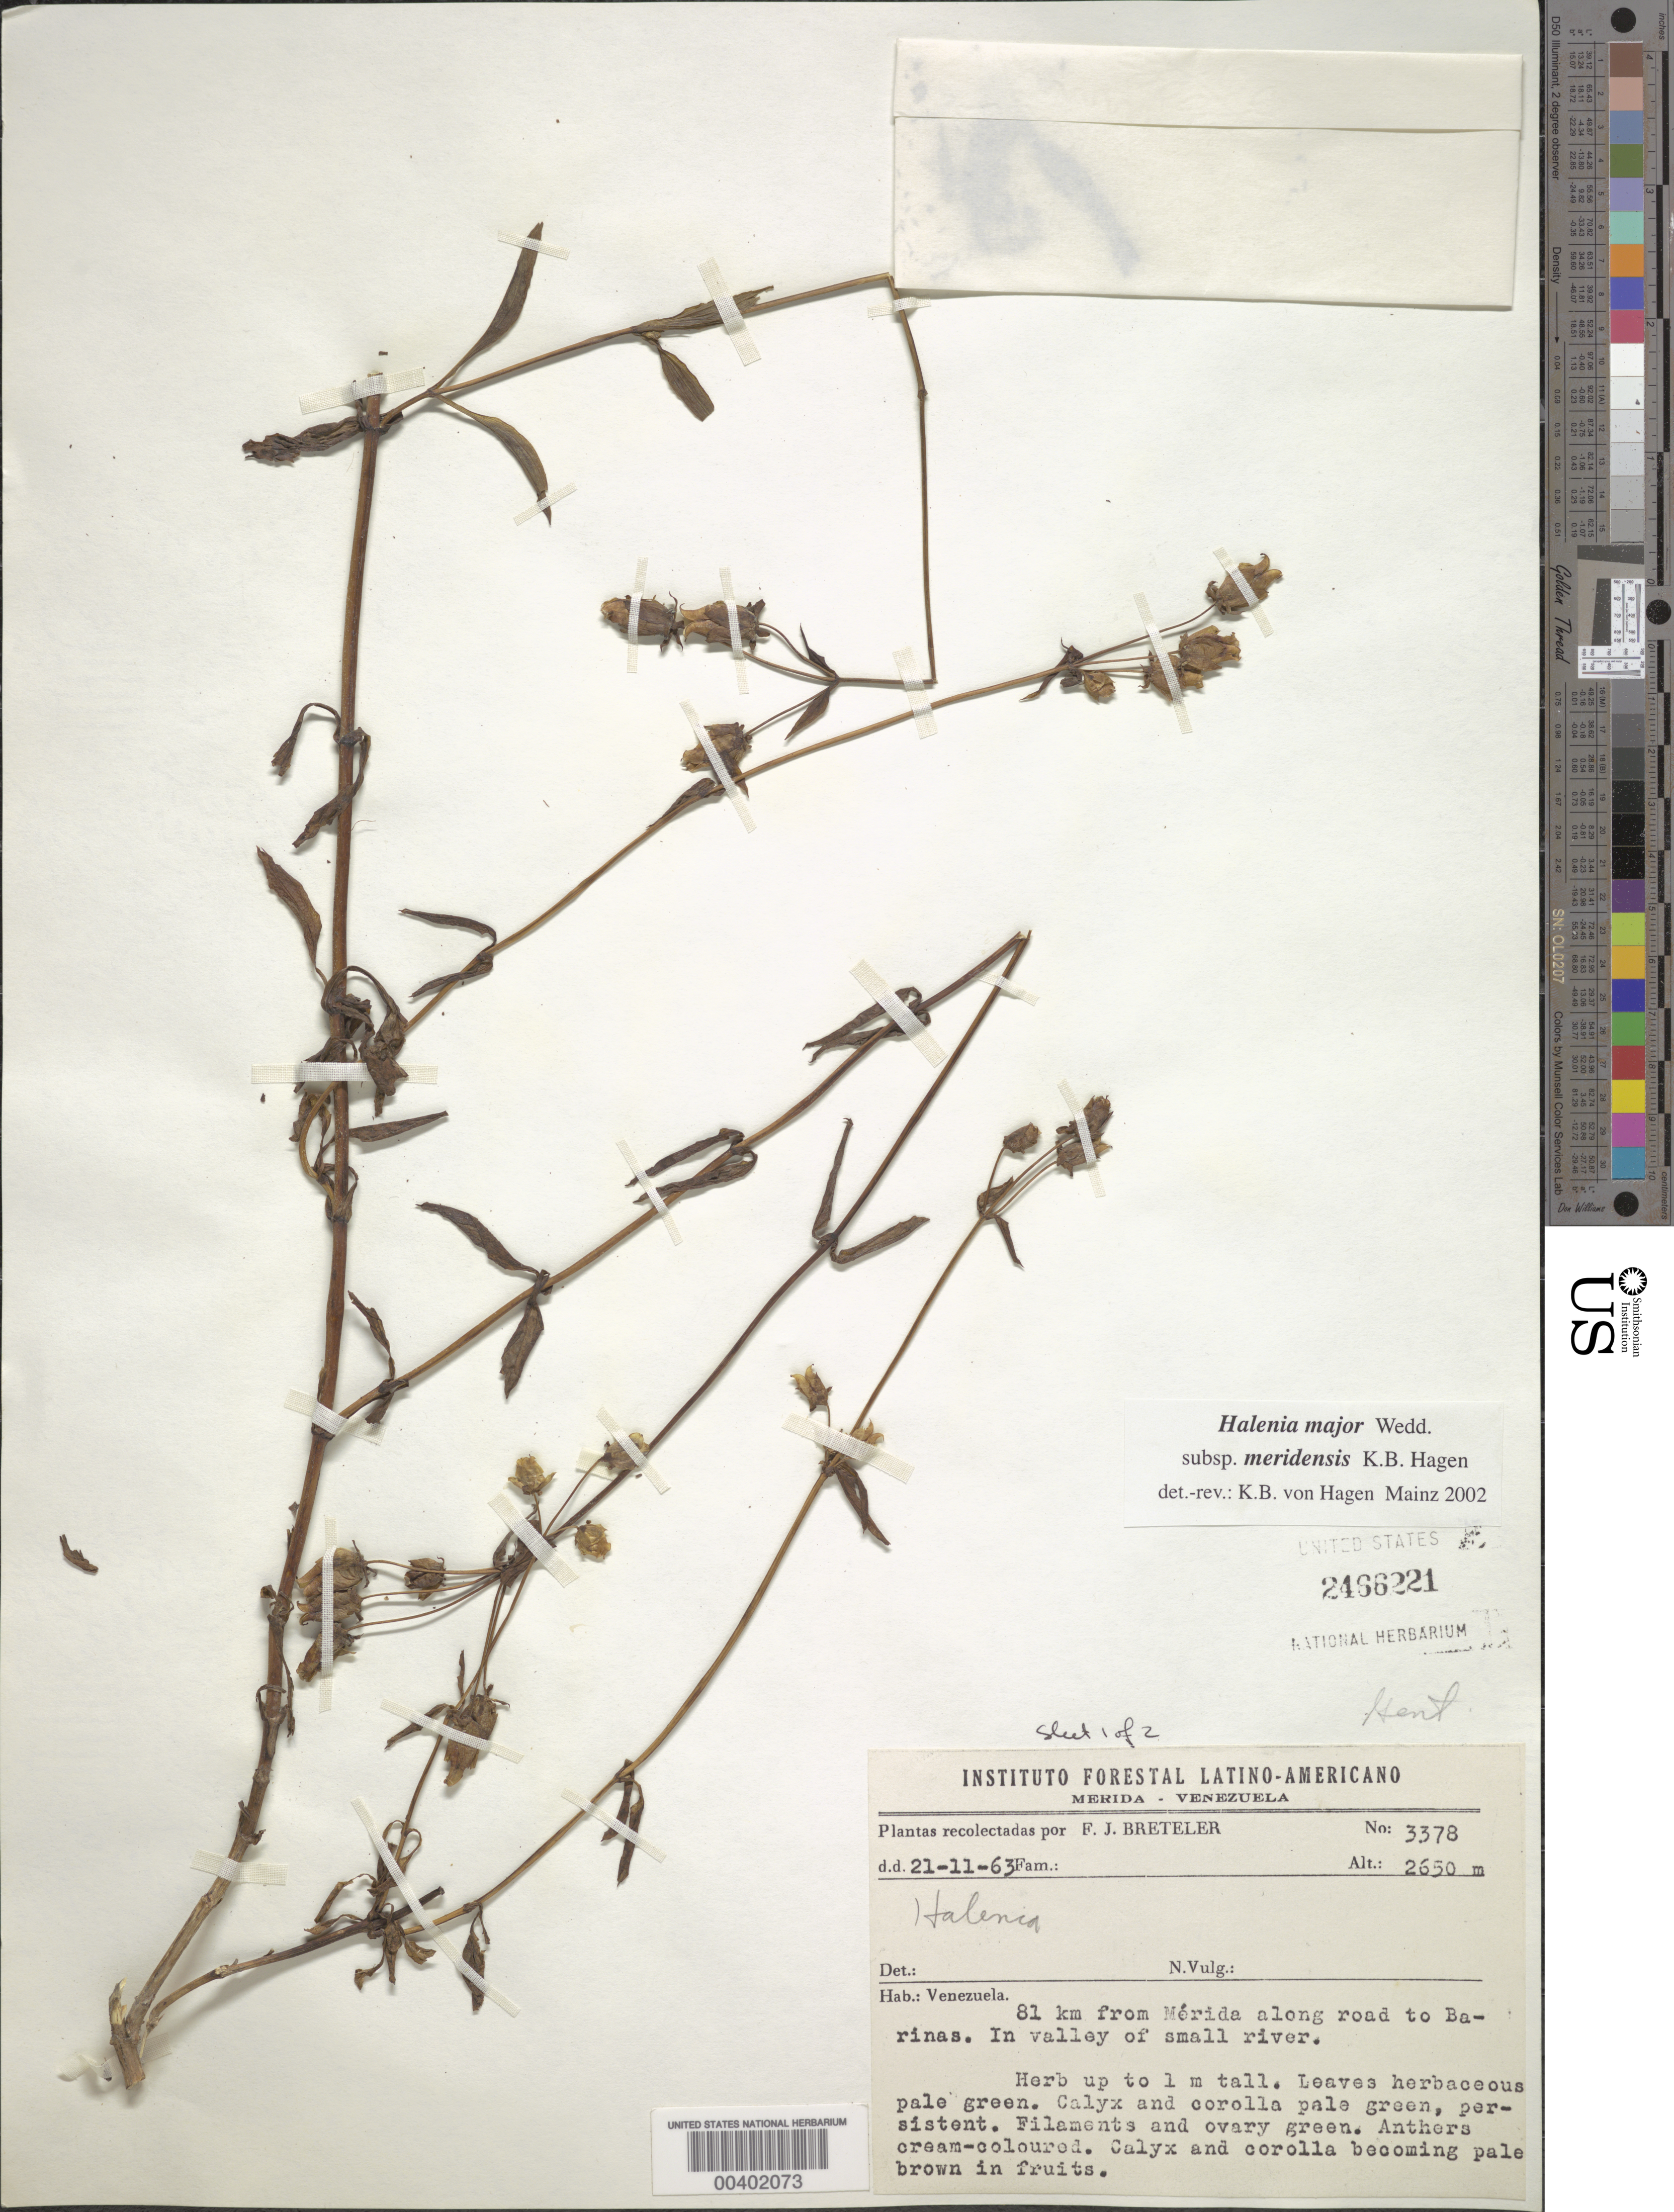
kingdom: Plantae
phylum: Tracheophyta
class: Magnoliopsida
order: Gentianales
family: Gentianaceae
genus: Halenia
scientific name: Halenia major subsp. meridensis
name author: Hagen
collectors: F. J. Breteler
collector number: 3378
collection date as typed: Transcribed d/m/y: 21/11/63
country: Venezuela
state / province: Mérida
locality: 81 km from Mérida along road to Barinas, In valley of small river.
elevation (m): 2650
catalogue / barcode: US 2466221